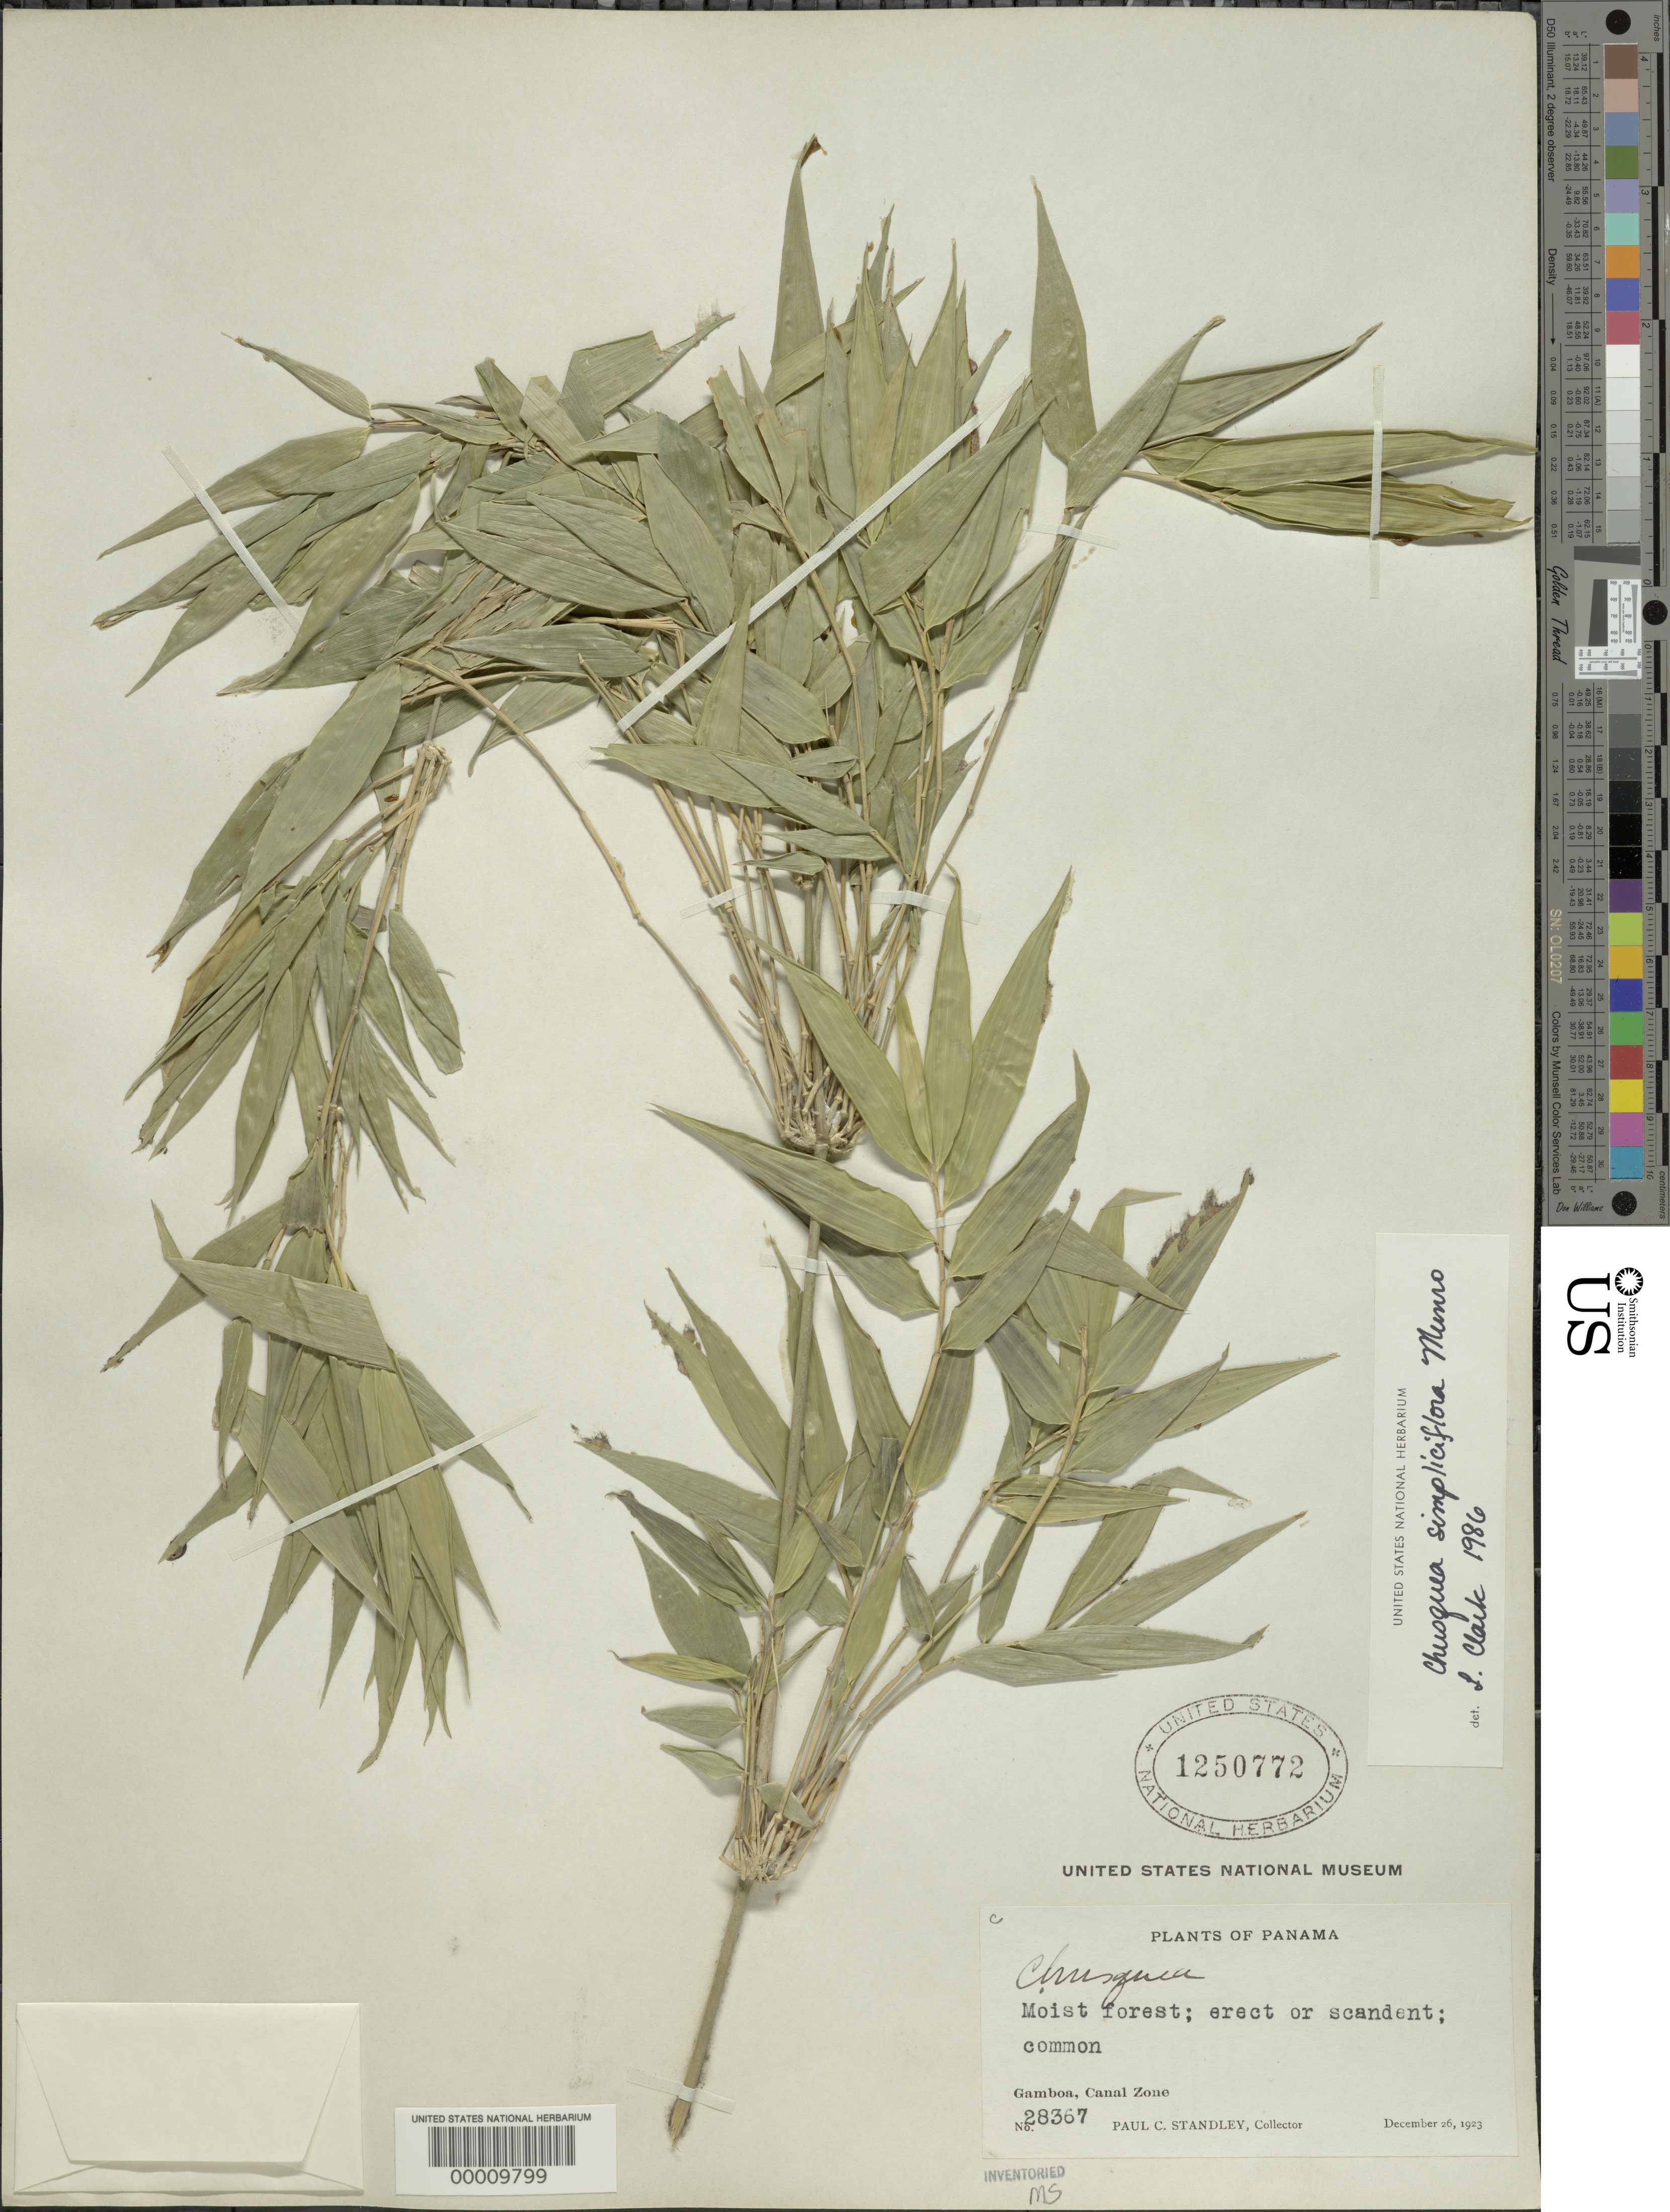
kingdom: Plantae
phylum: Tracheophyta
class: Liliopsida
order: Poales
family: Poaceae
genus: Chusquea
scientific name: Chusquea simpliciflora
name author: Munro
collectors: P. C. Standley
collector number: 28367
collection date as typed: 26 Dec 1923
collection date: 1923-12-26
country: Panama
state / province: Colón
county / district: Canal Zone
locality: Gamboa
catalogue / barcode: US 1250772